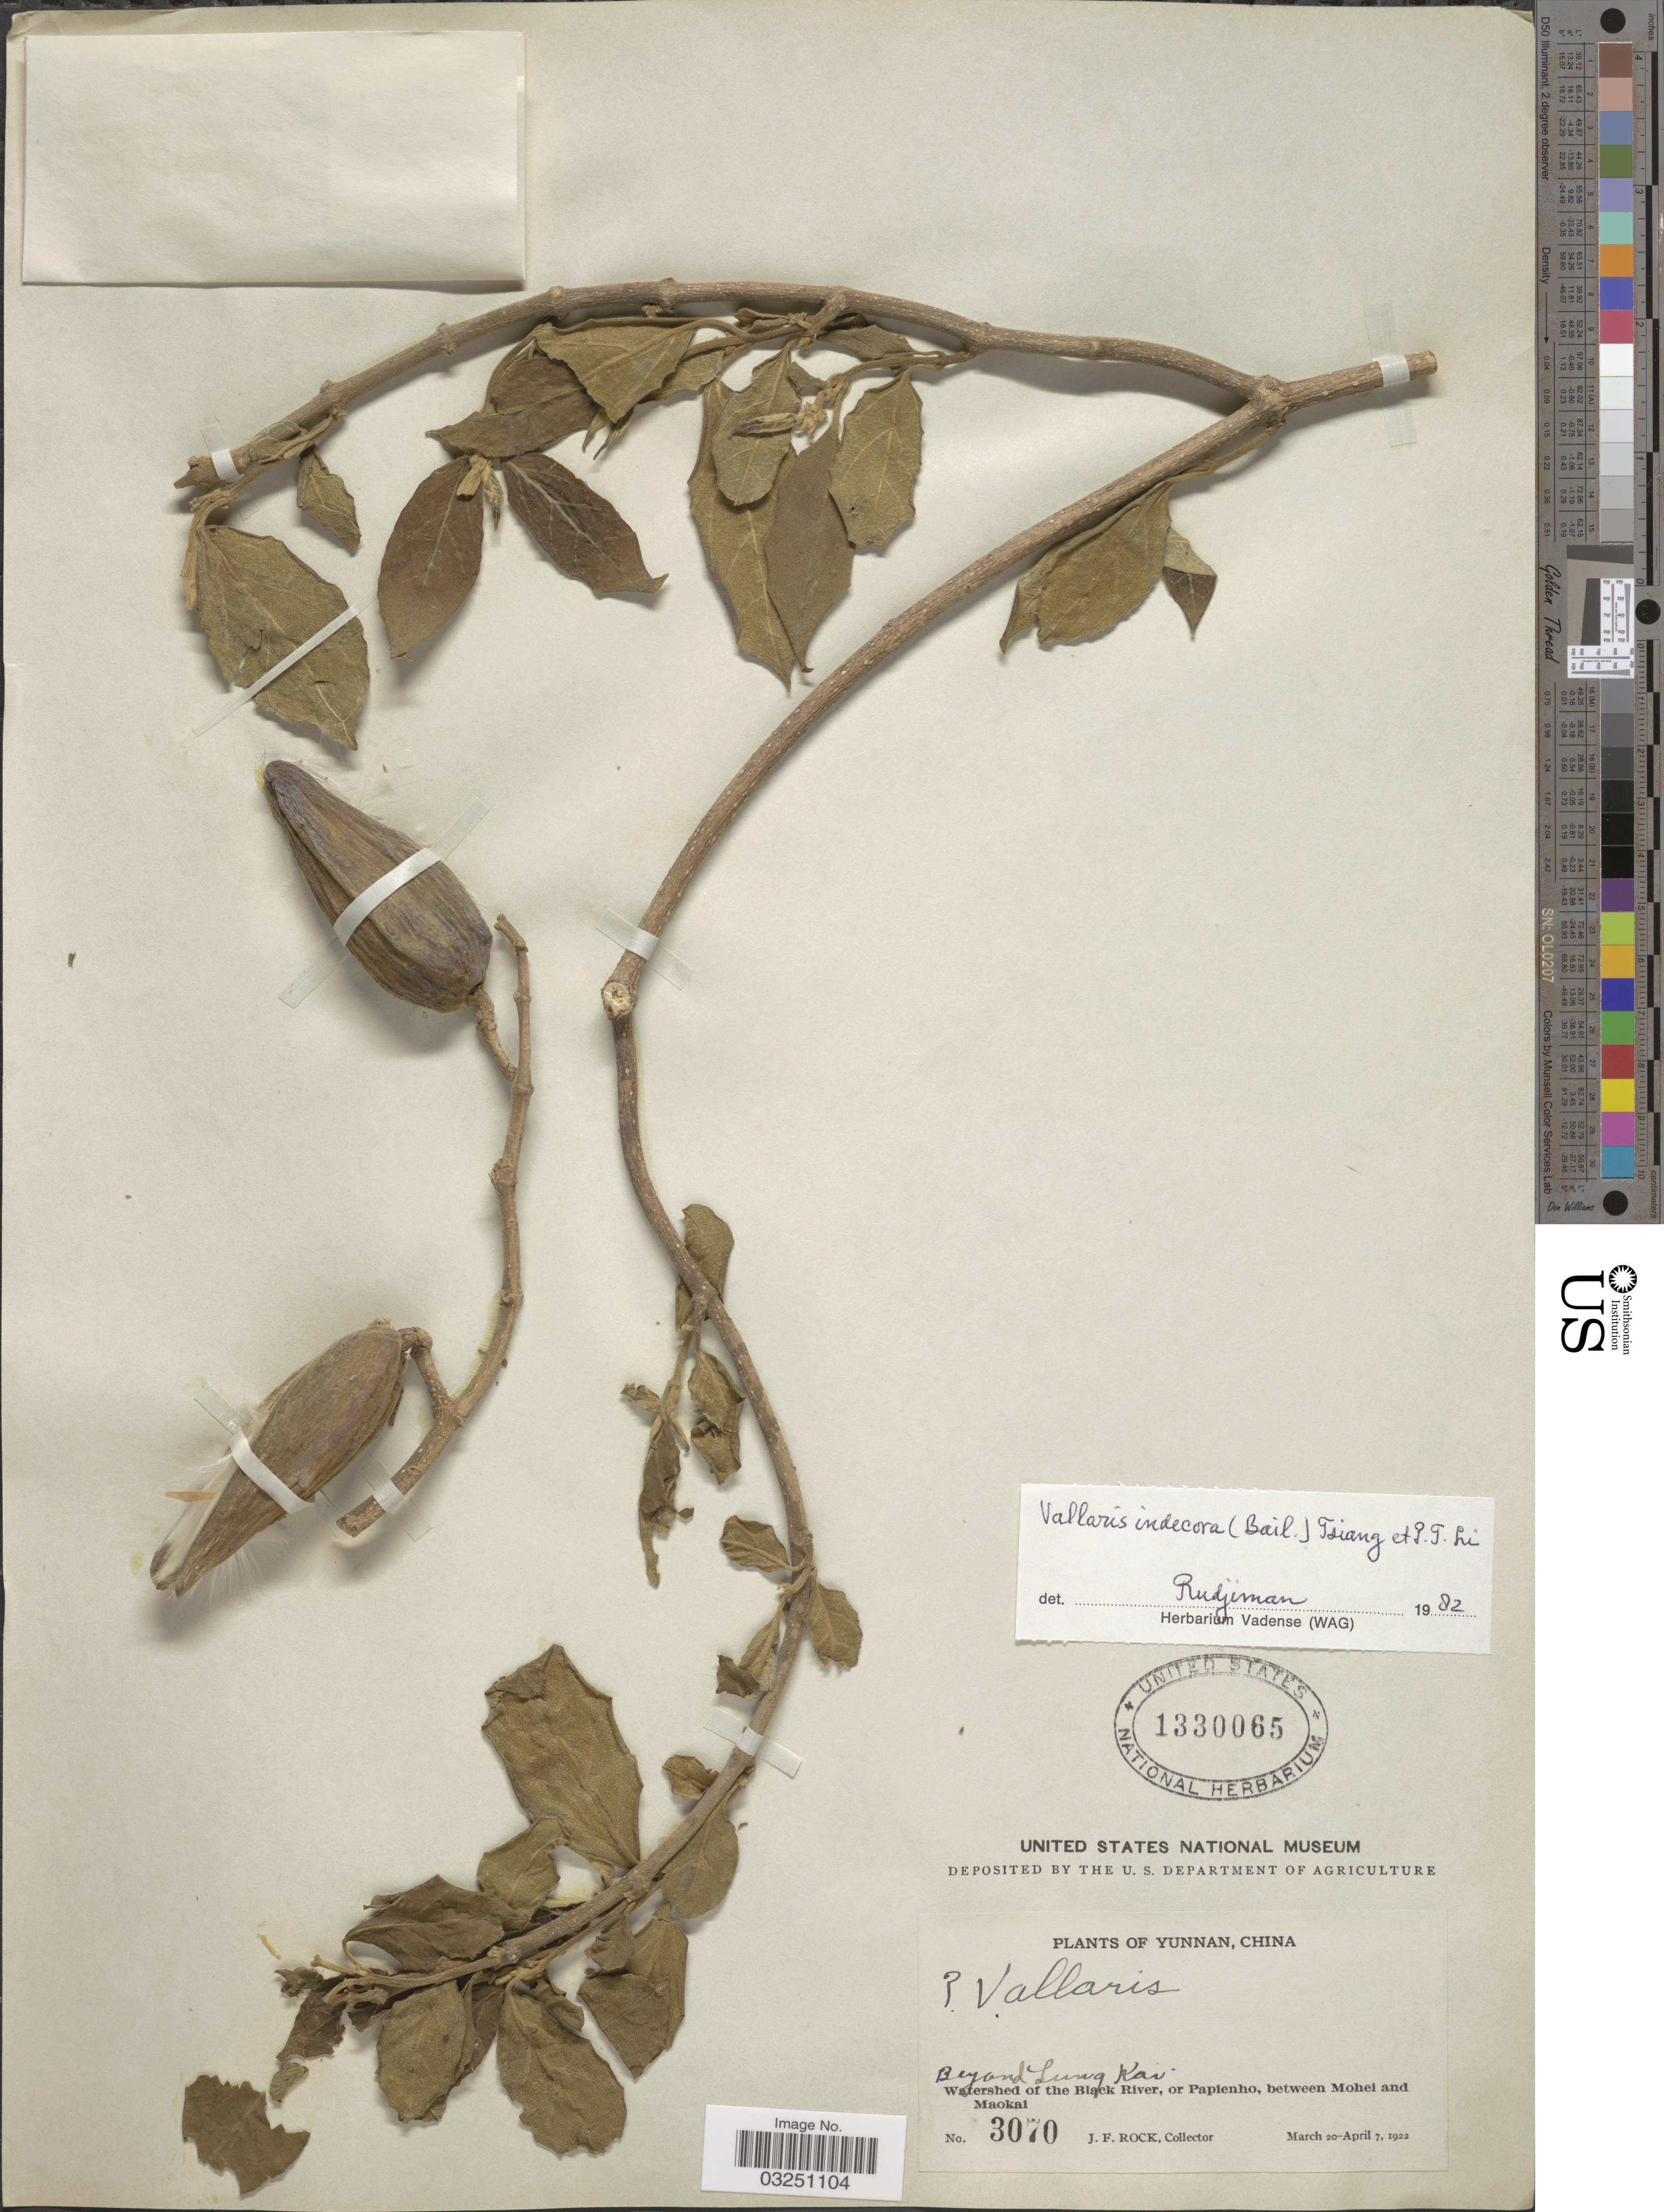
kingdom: Plantae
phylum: Tracheophyta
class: Magnoliopsida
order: Gentianales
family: Apocynaceae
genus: Vallaris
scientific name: Vallaris indecora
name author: (Baill.) Tsiang & P.T. Li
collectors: J. Rock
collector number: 3070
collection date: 1922-03-20/1922-04-07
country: China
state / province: Yunnan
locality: Beyond Lung Kai. Watershed of the Black River, or Papienho, between Mohei and Maokai.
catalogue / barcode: US 1330065